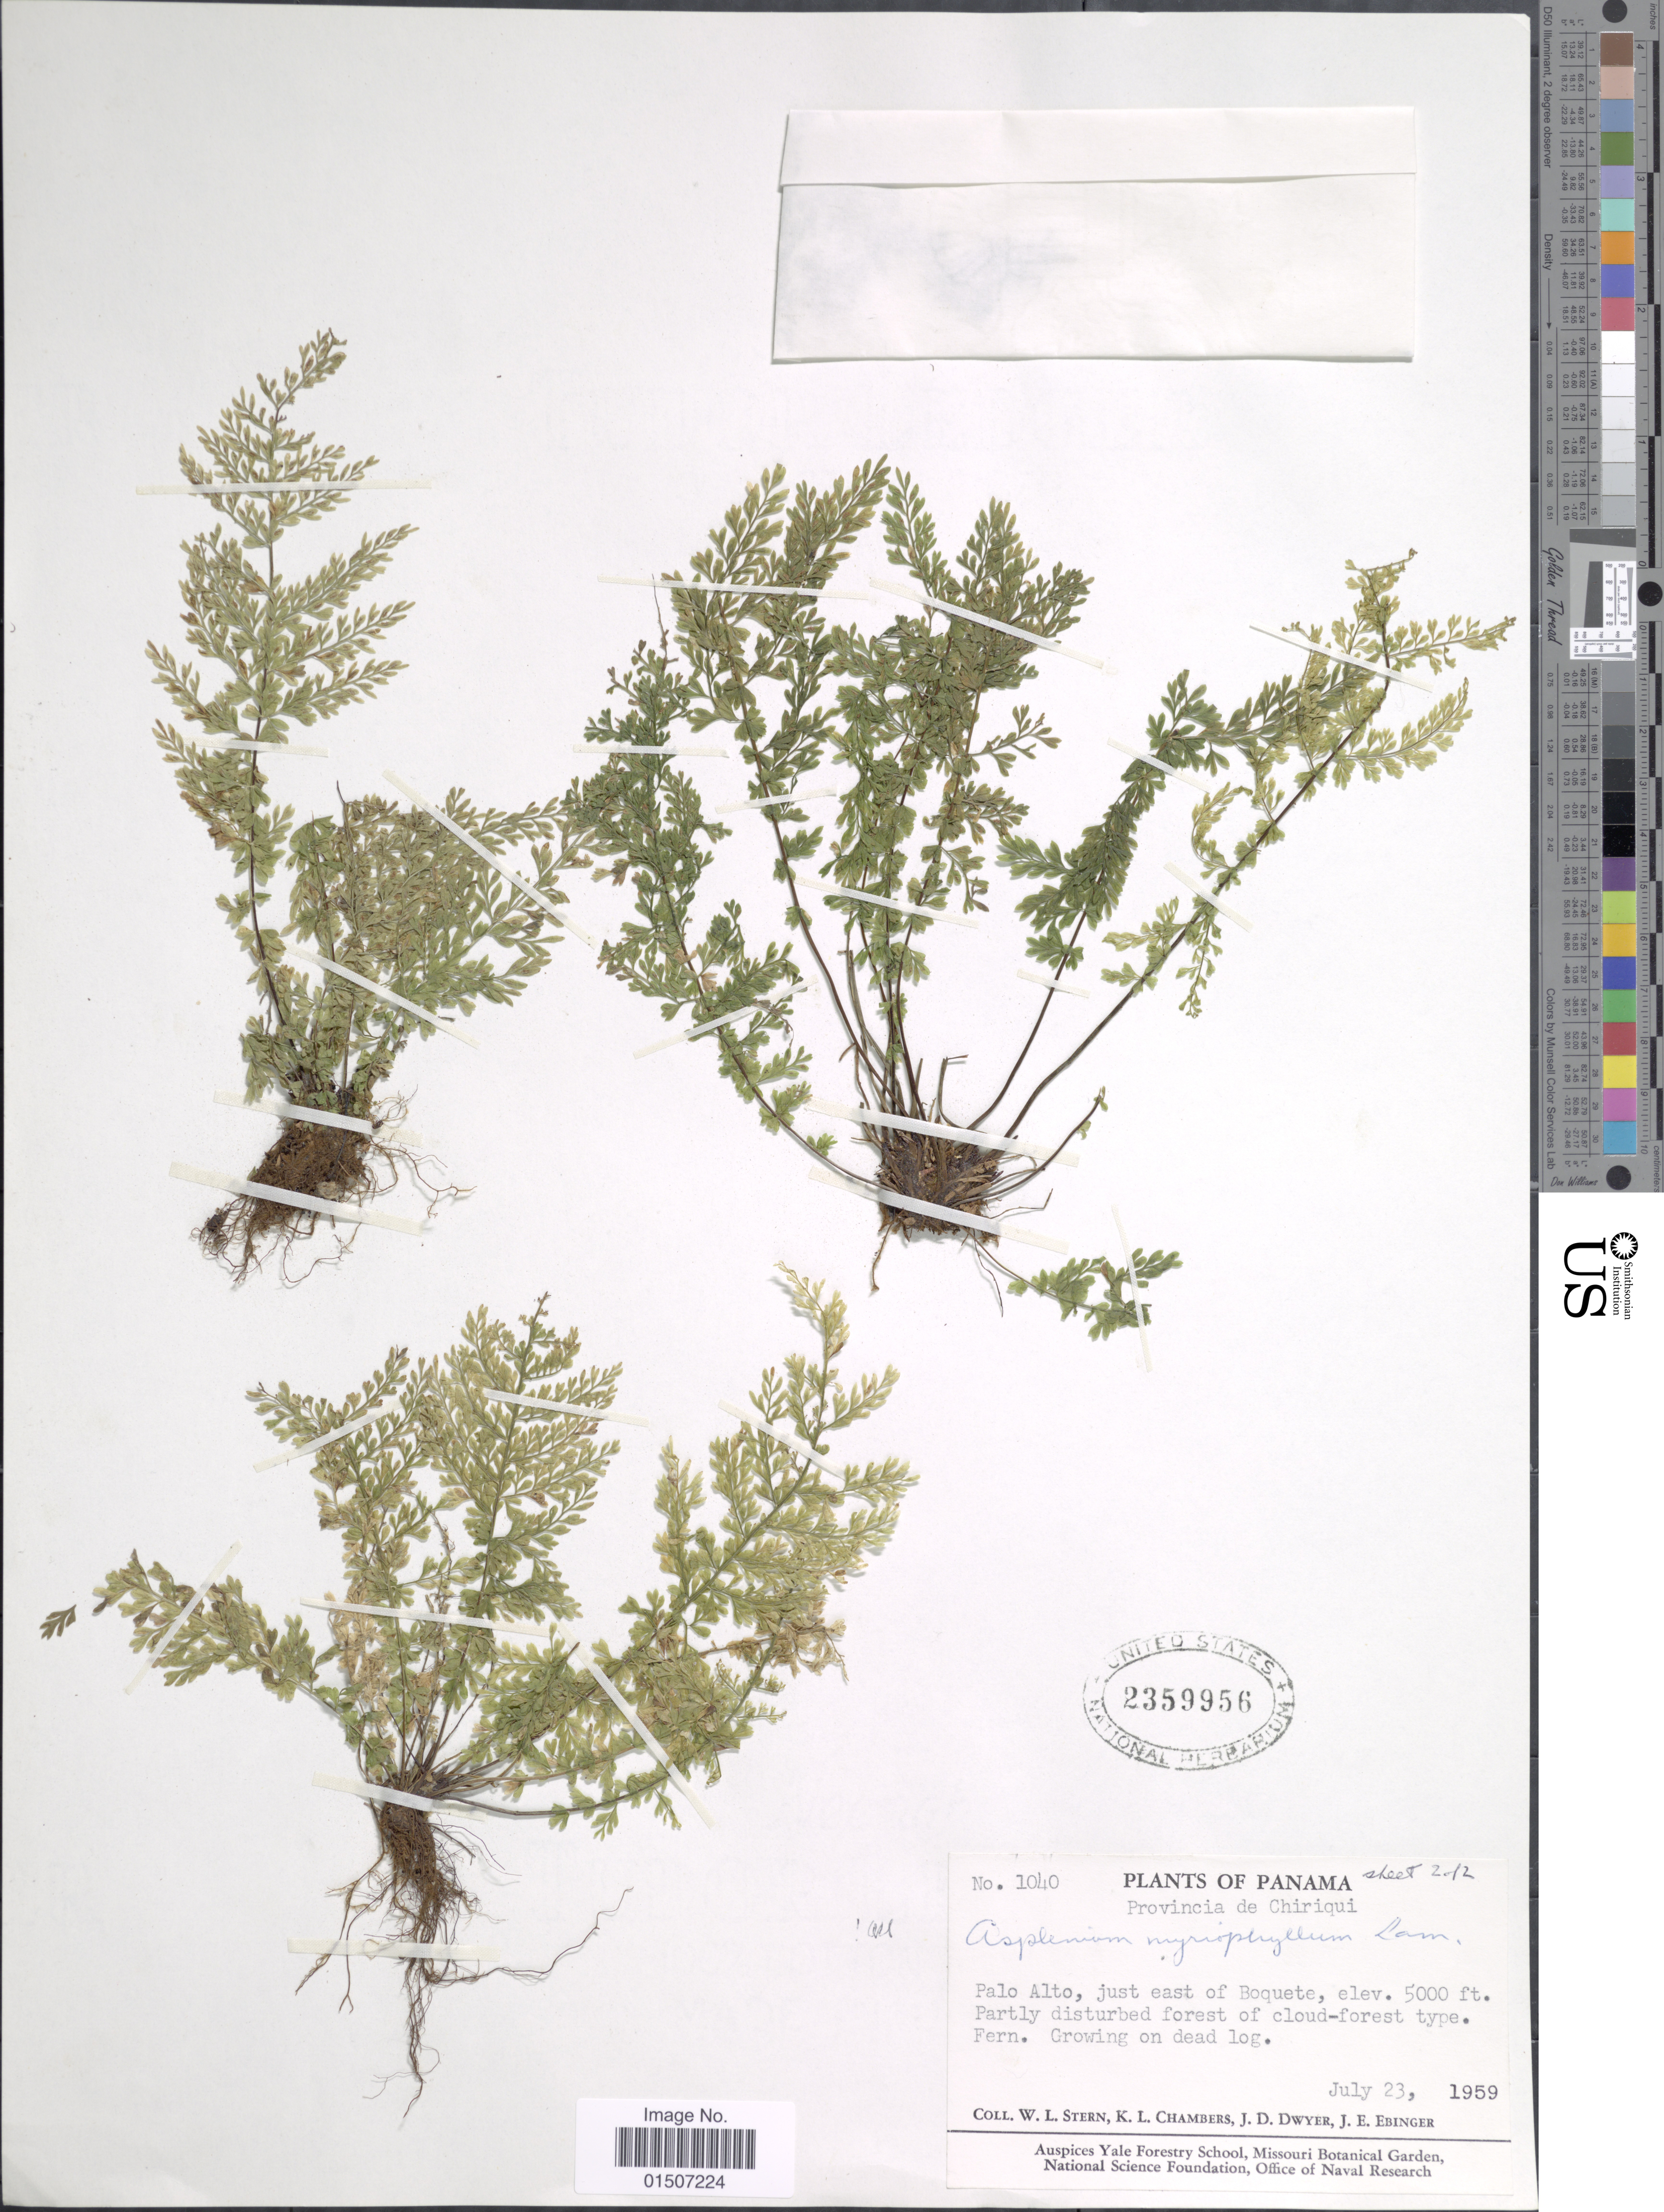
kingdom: Plantae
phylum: Tracheophyta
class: Polypodiopsida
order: Polypodiales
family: Aspleniaceae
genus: Asplenium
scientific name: Asplenium myriophyllum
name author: (Sw.) C. Presl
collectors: W. L. Stern, K. Chambers, J. D. Dwyer & J. Ebinger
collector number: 1040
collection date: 1959-07-23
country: Panama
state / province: Chiriqui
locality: Palo Alto, just east of Boquete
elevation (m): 1524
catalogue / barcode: US 2359956